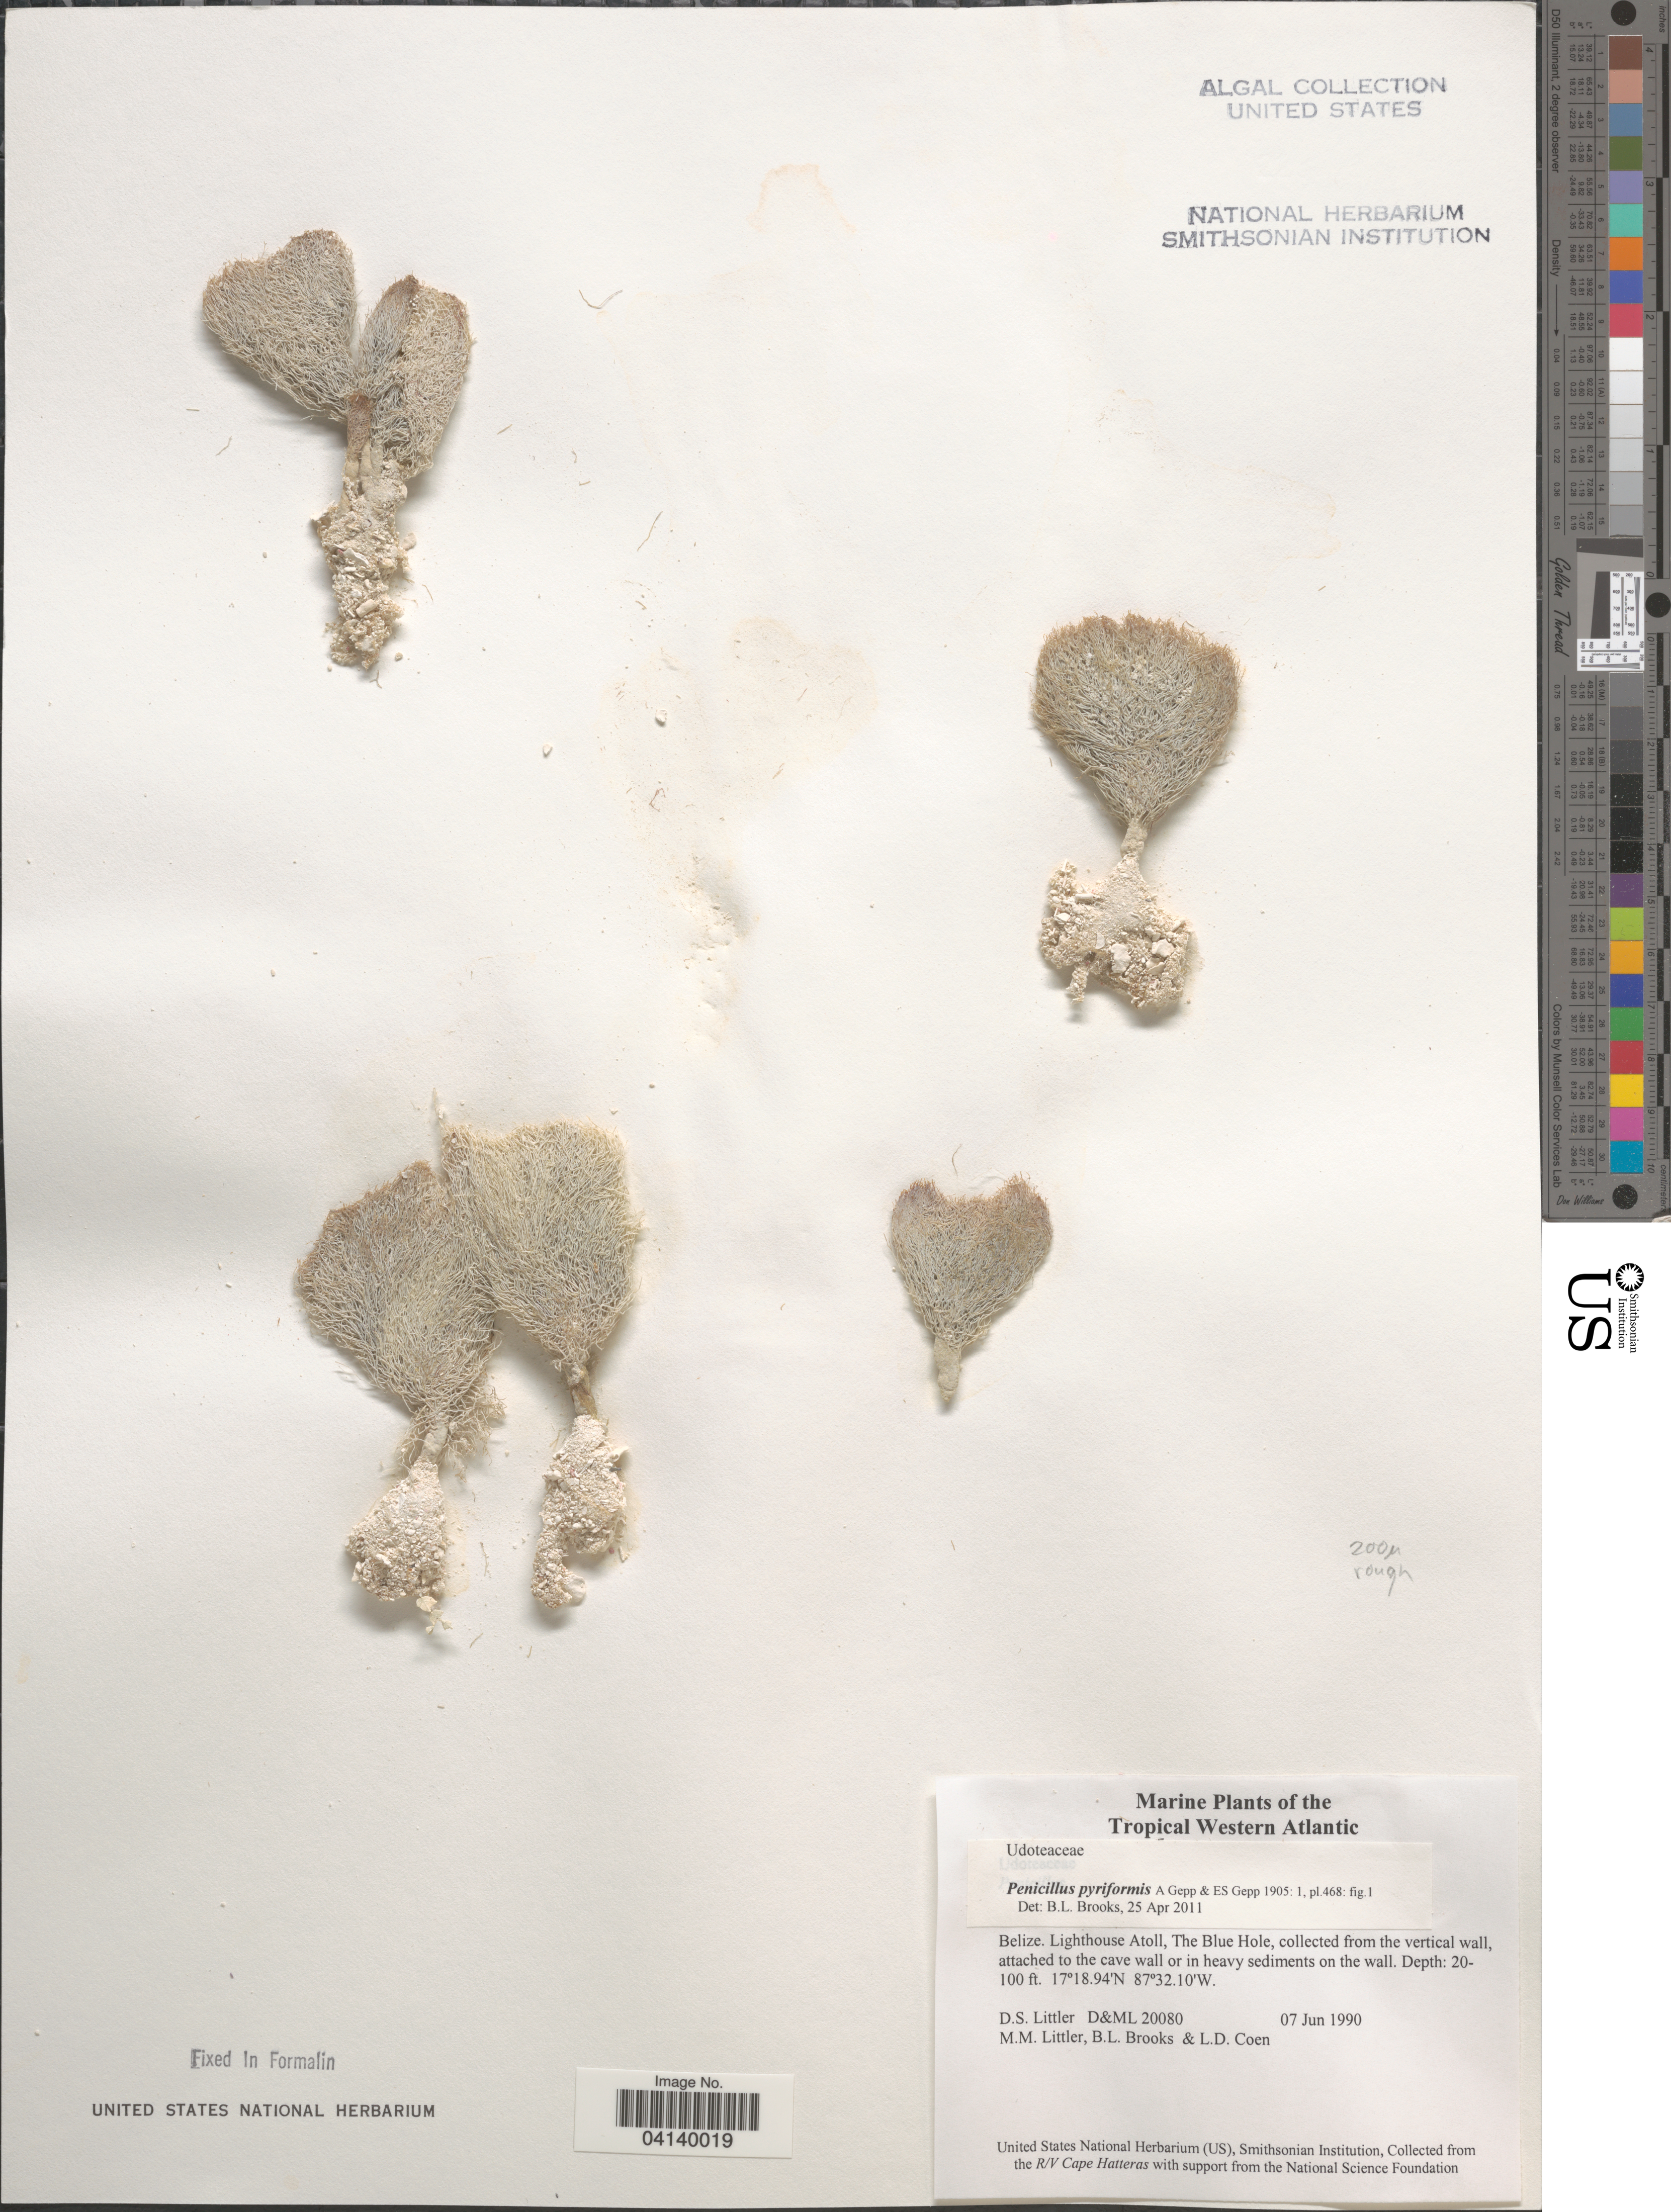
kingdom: Plantae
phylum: Chlorophyta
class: Ulvophyceae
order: Bryopsidales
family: Udoteaceae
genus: Penicillus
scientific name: Penicillus pyriformis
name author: A. Gepp & E. Gepp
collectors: D. S. Littler, B. Brooks & L. Coen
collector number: D&ML20080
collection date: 1990-06-07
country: Belize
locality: Tropical Western Atlantic. Lighthouse Atoll, The Blue Hole.